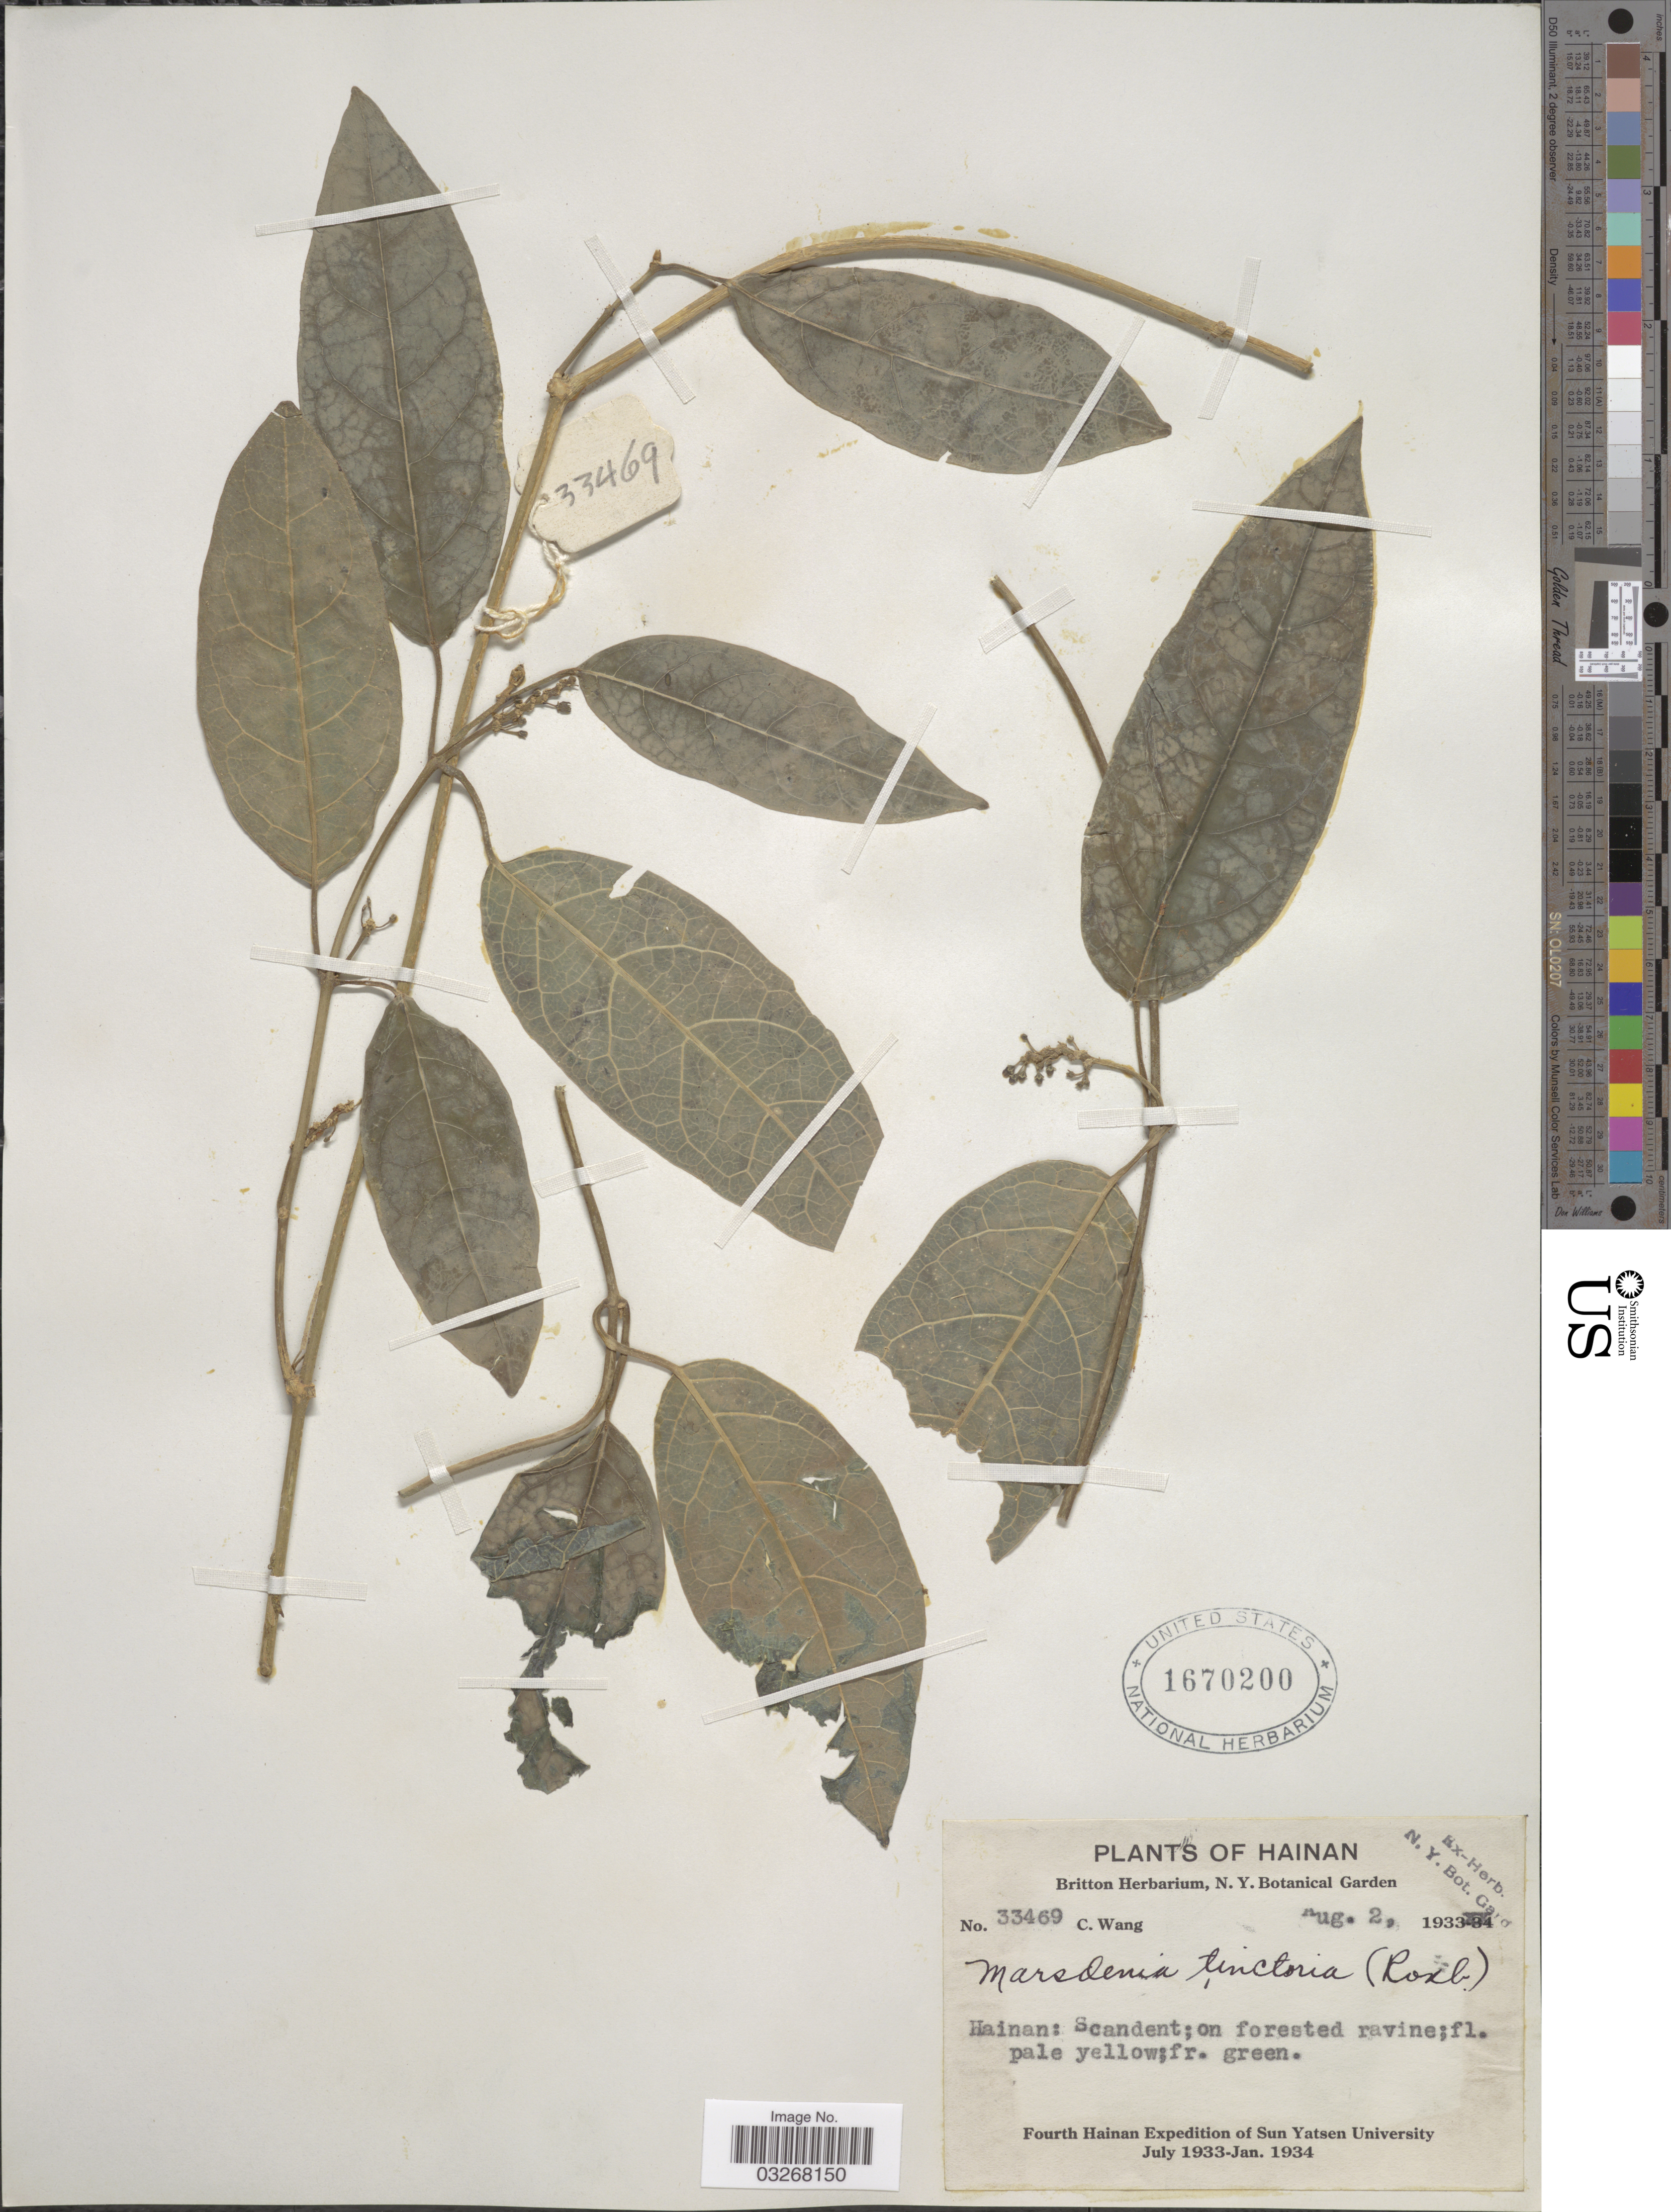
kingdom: Plantae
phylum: Tracheophyta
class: Magnoliopsida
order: Gentianales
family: Apocynaceae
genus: Marsdenia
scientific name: Marsdenia tinctoria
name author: (Roxb.) R. Br.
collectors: C. Wang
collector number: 33469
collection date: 1933-08-02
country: China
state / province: Hainan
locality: Hainan.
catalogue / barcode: US 1670200